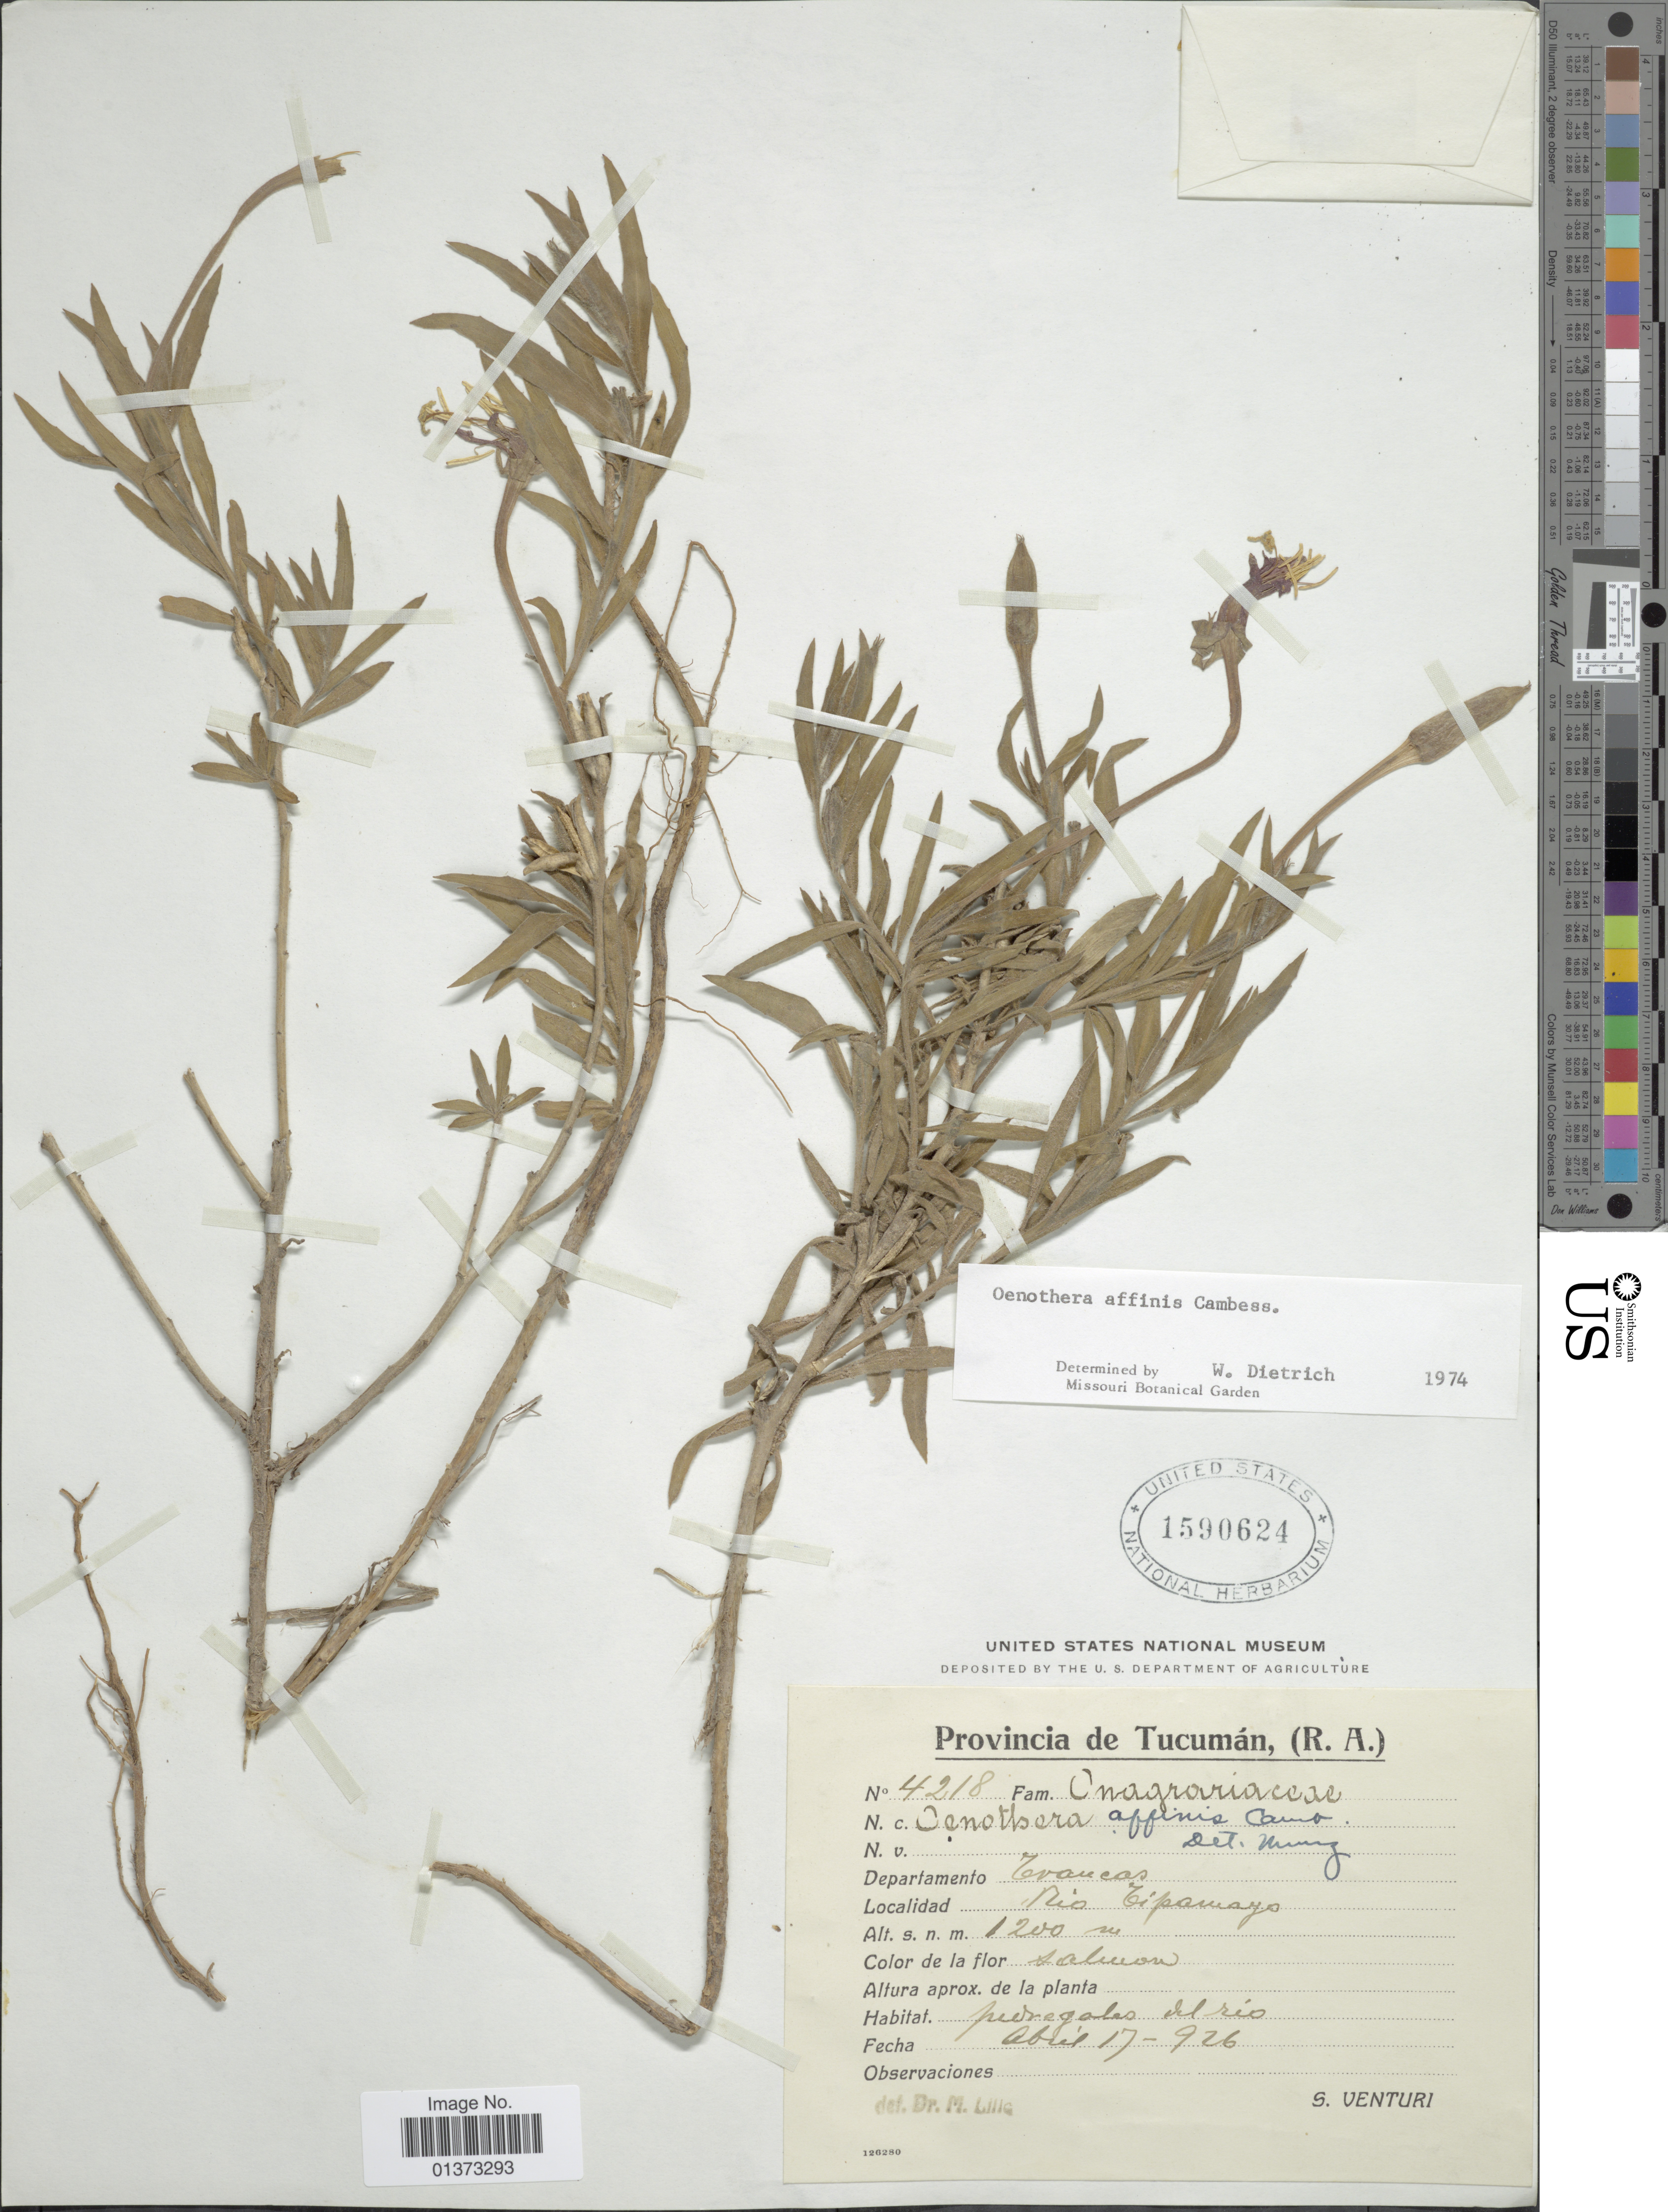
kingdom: Plantae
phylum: Tracheophyta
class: Magnoliopsida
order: Myrtales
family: Onagraceae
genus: Oenothera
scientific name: Oenothera affinis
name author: Cambess.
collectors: S. Venturi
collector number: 4218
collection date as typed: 926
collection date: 1926-10-17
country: Argentina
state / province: Tucuman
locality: Departamento Trancas, Rio Tipamayo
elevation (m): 1200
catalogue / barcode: US 1590624